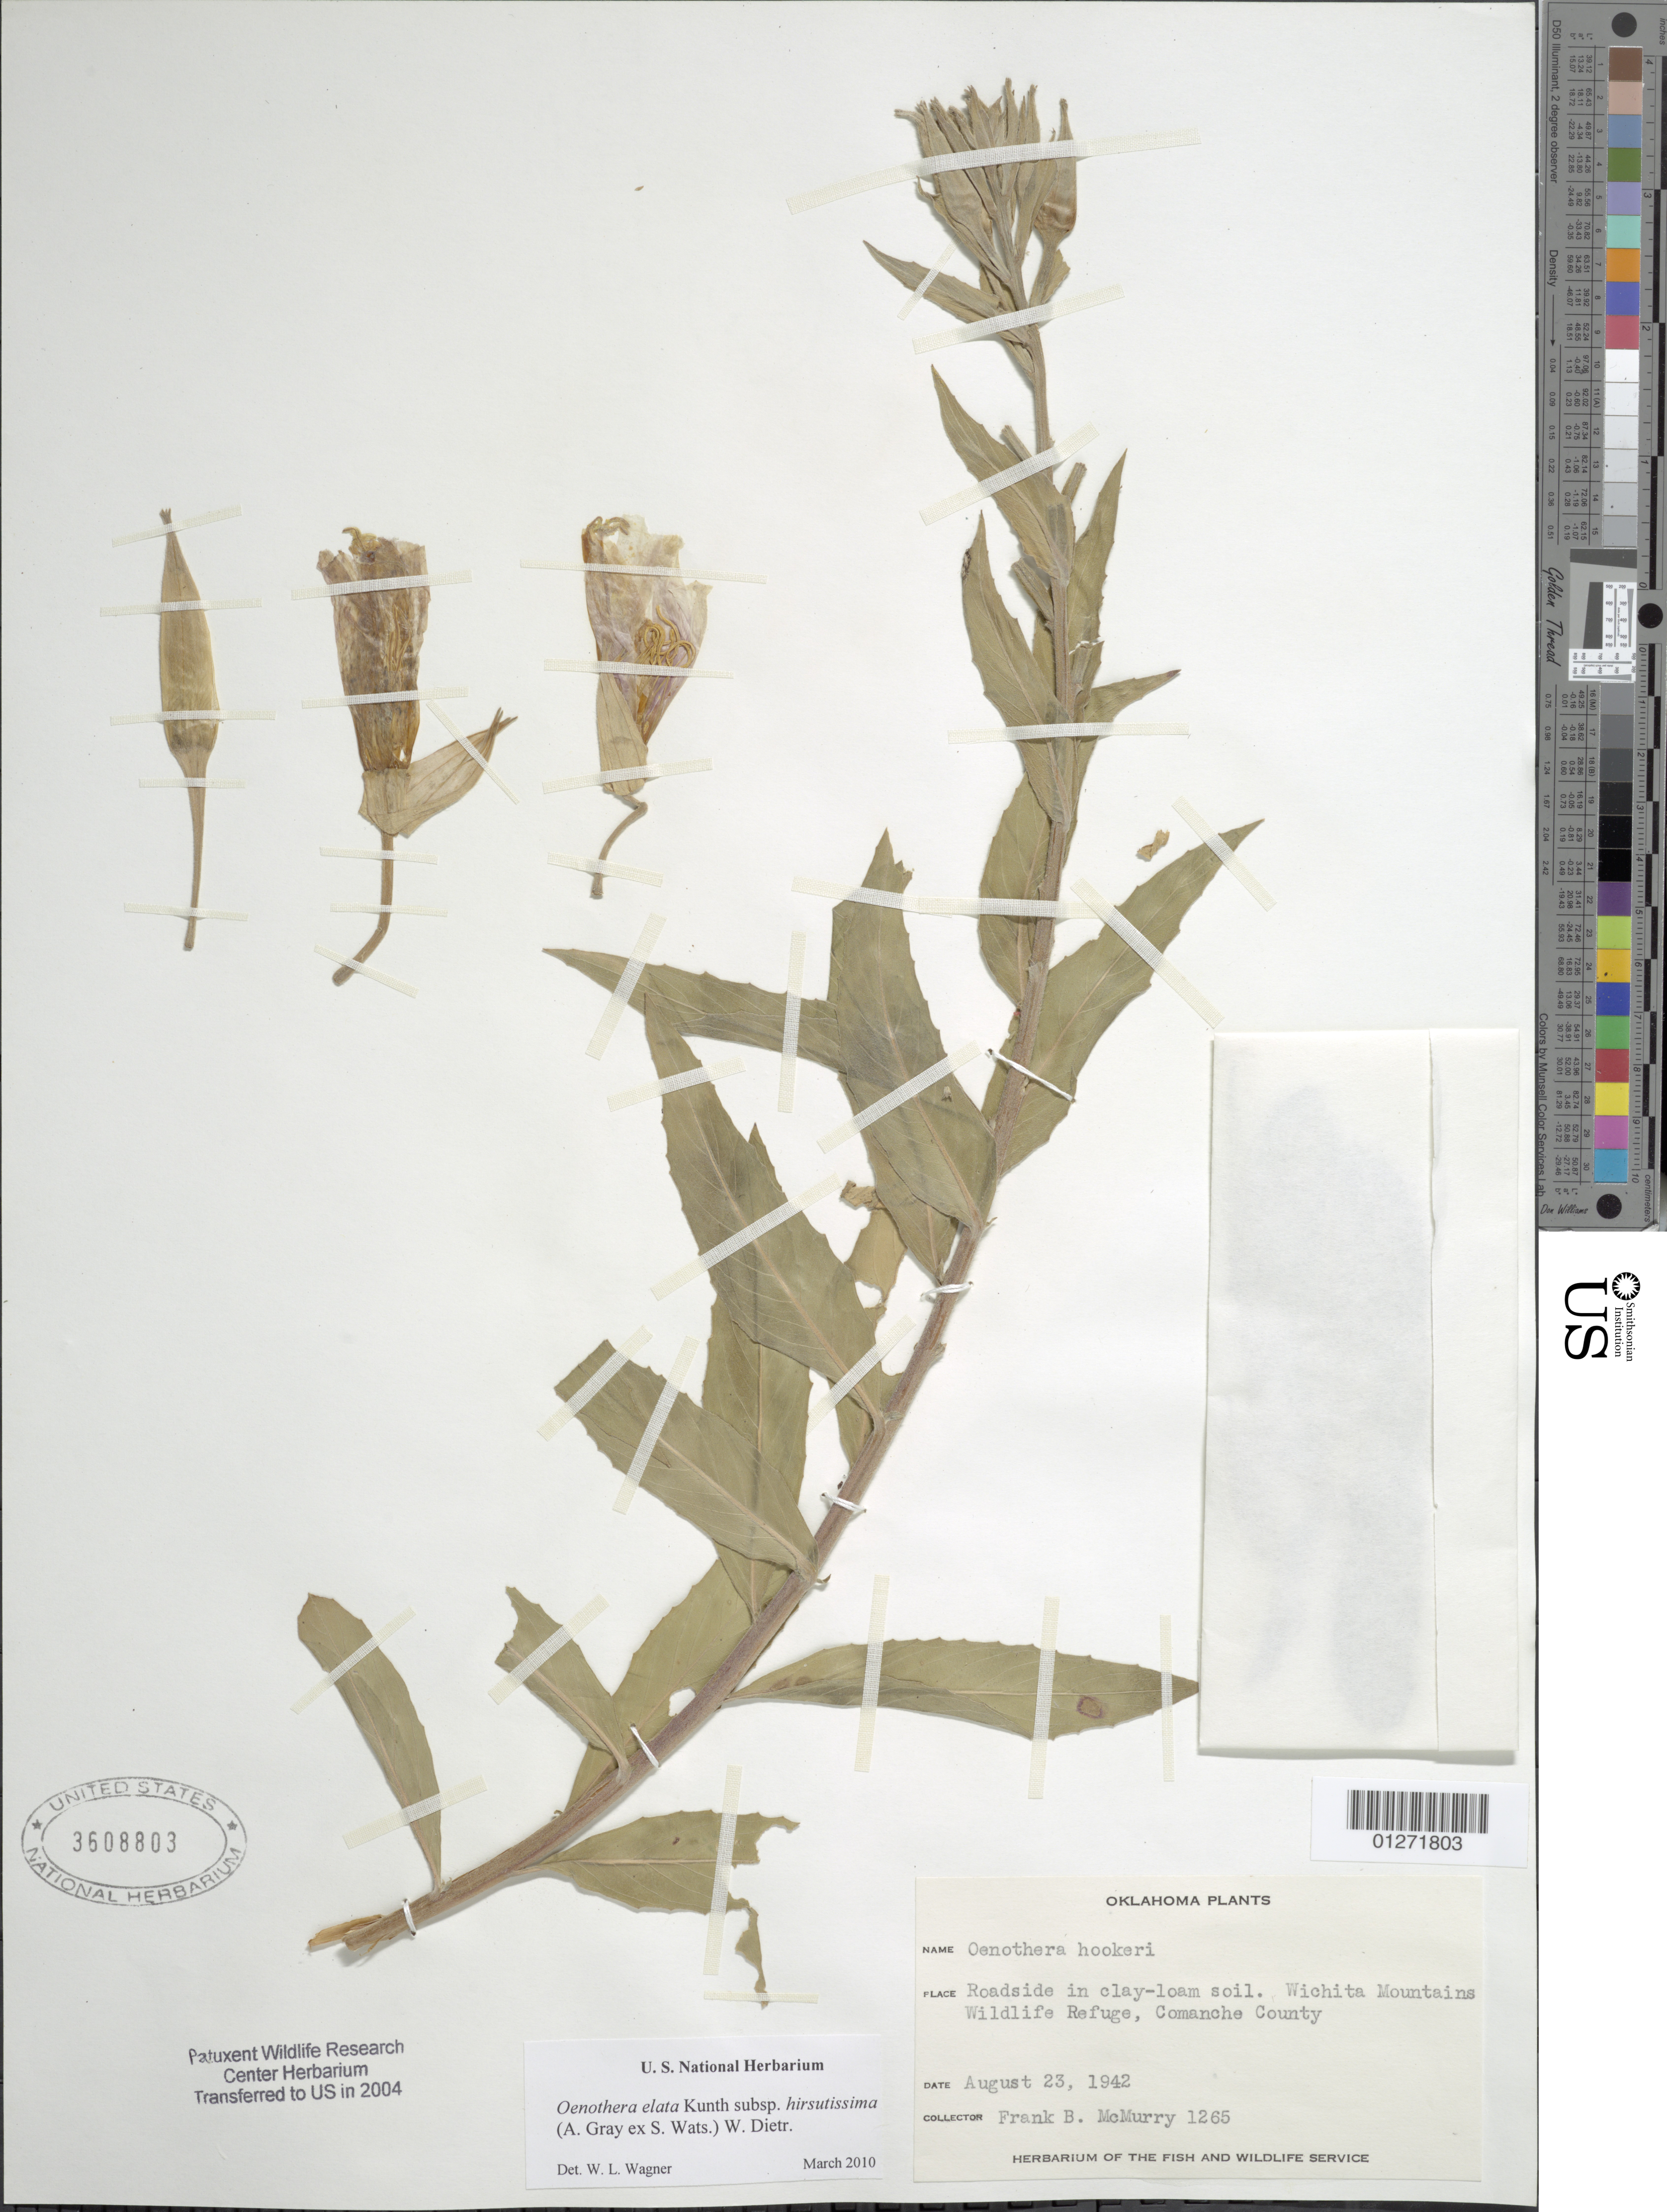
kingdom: Plantae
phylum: Tracheophyta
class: Magnoliopsida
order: Myrtales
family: Onagraceae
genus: Oenothera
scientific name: Oenothera elata subsp. hirsutissima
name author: (A. Gray ex S. Watson) W. Dietr.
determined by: Wagner, W. L., (BOT), Smithsonian Institution - National Museum of Natural History (UNITED STATES)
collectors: F. B. McMurry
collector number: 1265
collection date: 1942-08-23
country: United States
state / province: Oklahoma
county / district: Comanche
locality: Turtle Springs, Wichita Mts Wildlife Refuge.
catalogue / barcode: US 3608803